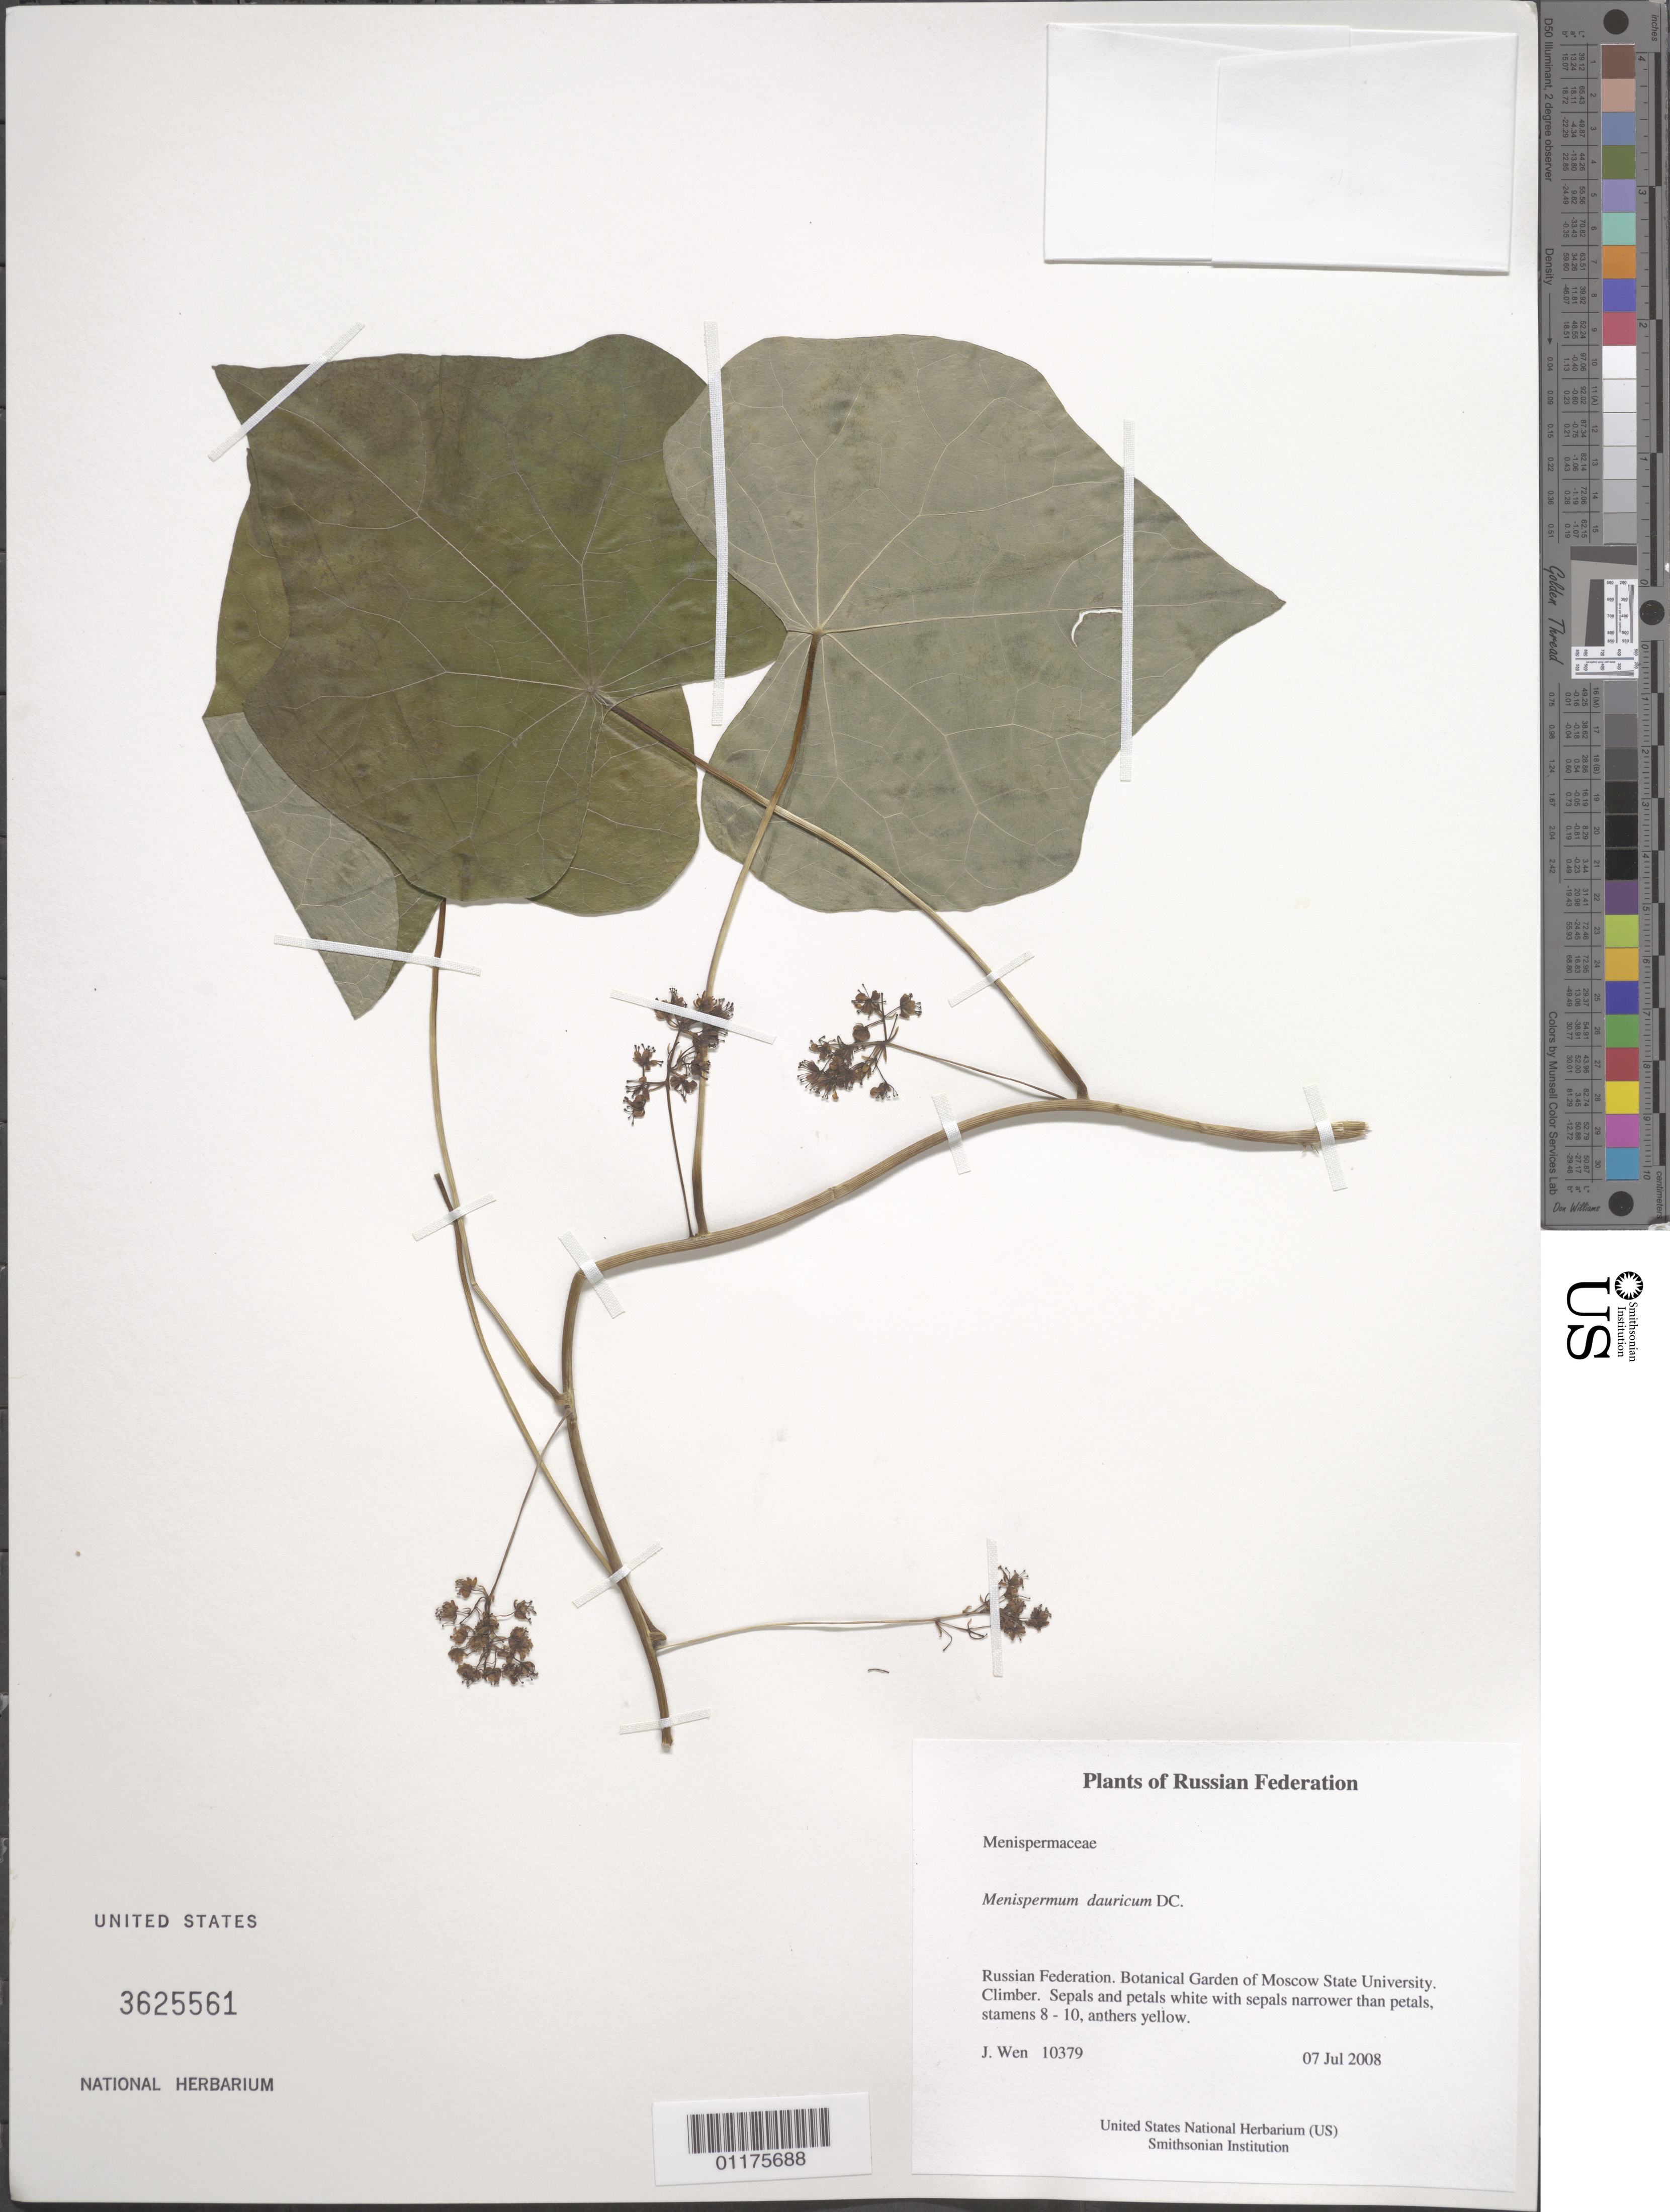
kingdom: Plantae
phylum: Tracheophyta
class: Magnoliopsida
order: Ranunculales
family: Menispermaceae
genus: Menispermum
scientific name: Menispermum dauricum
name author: DC.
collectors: J. Wen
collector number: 10379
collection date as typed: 07 Jul 2008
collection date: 2008-07-07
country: Russian Federation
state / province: Moscow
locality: Botanical Garden of Moscow State University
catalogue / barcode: US 3625561